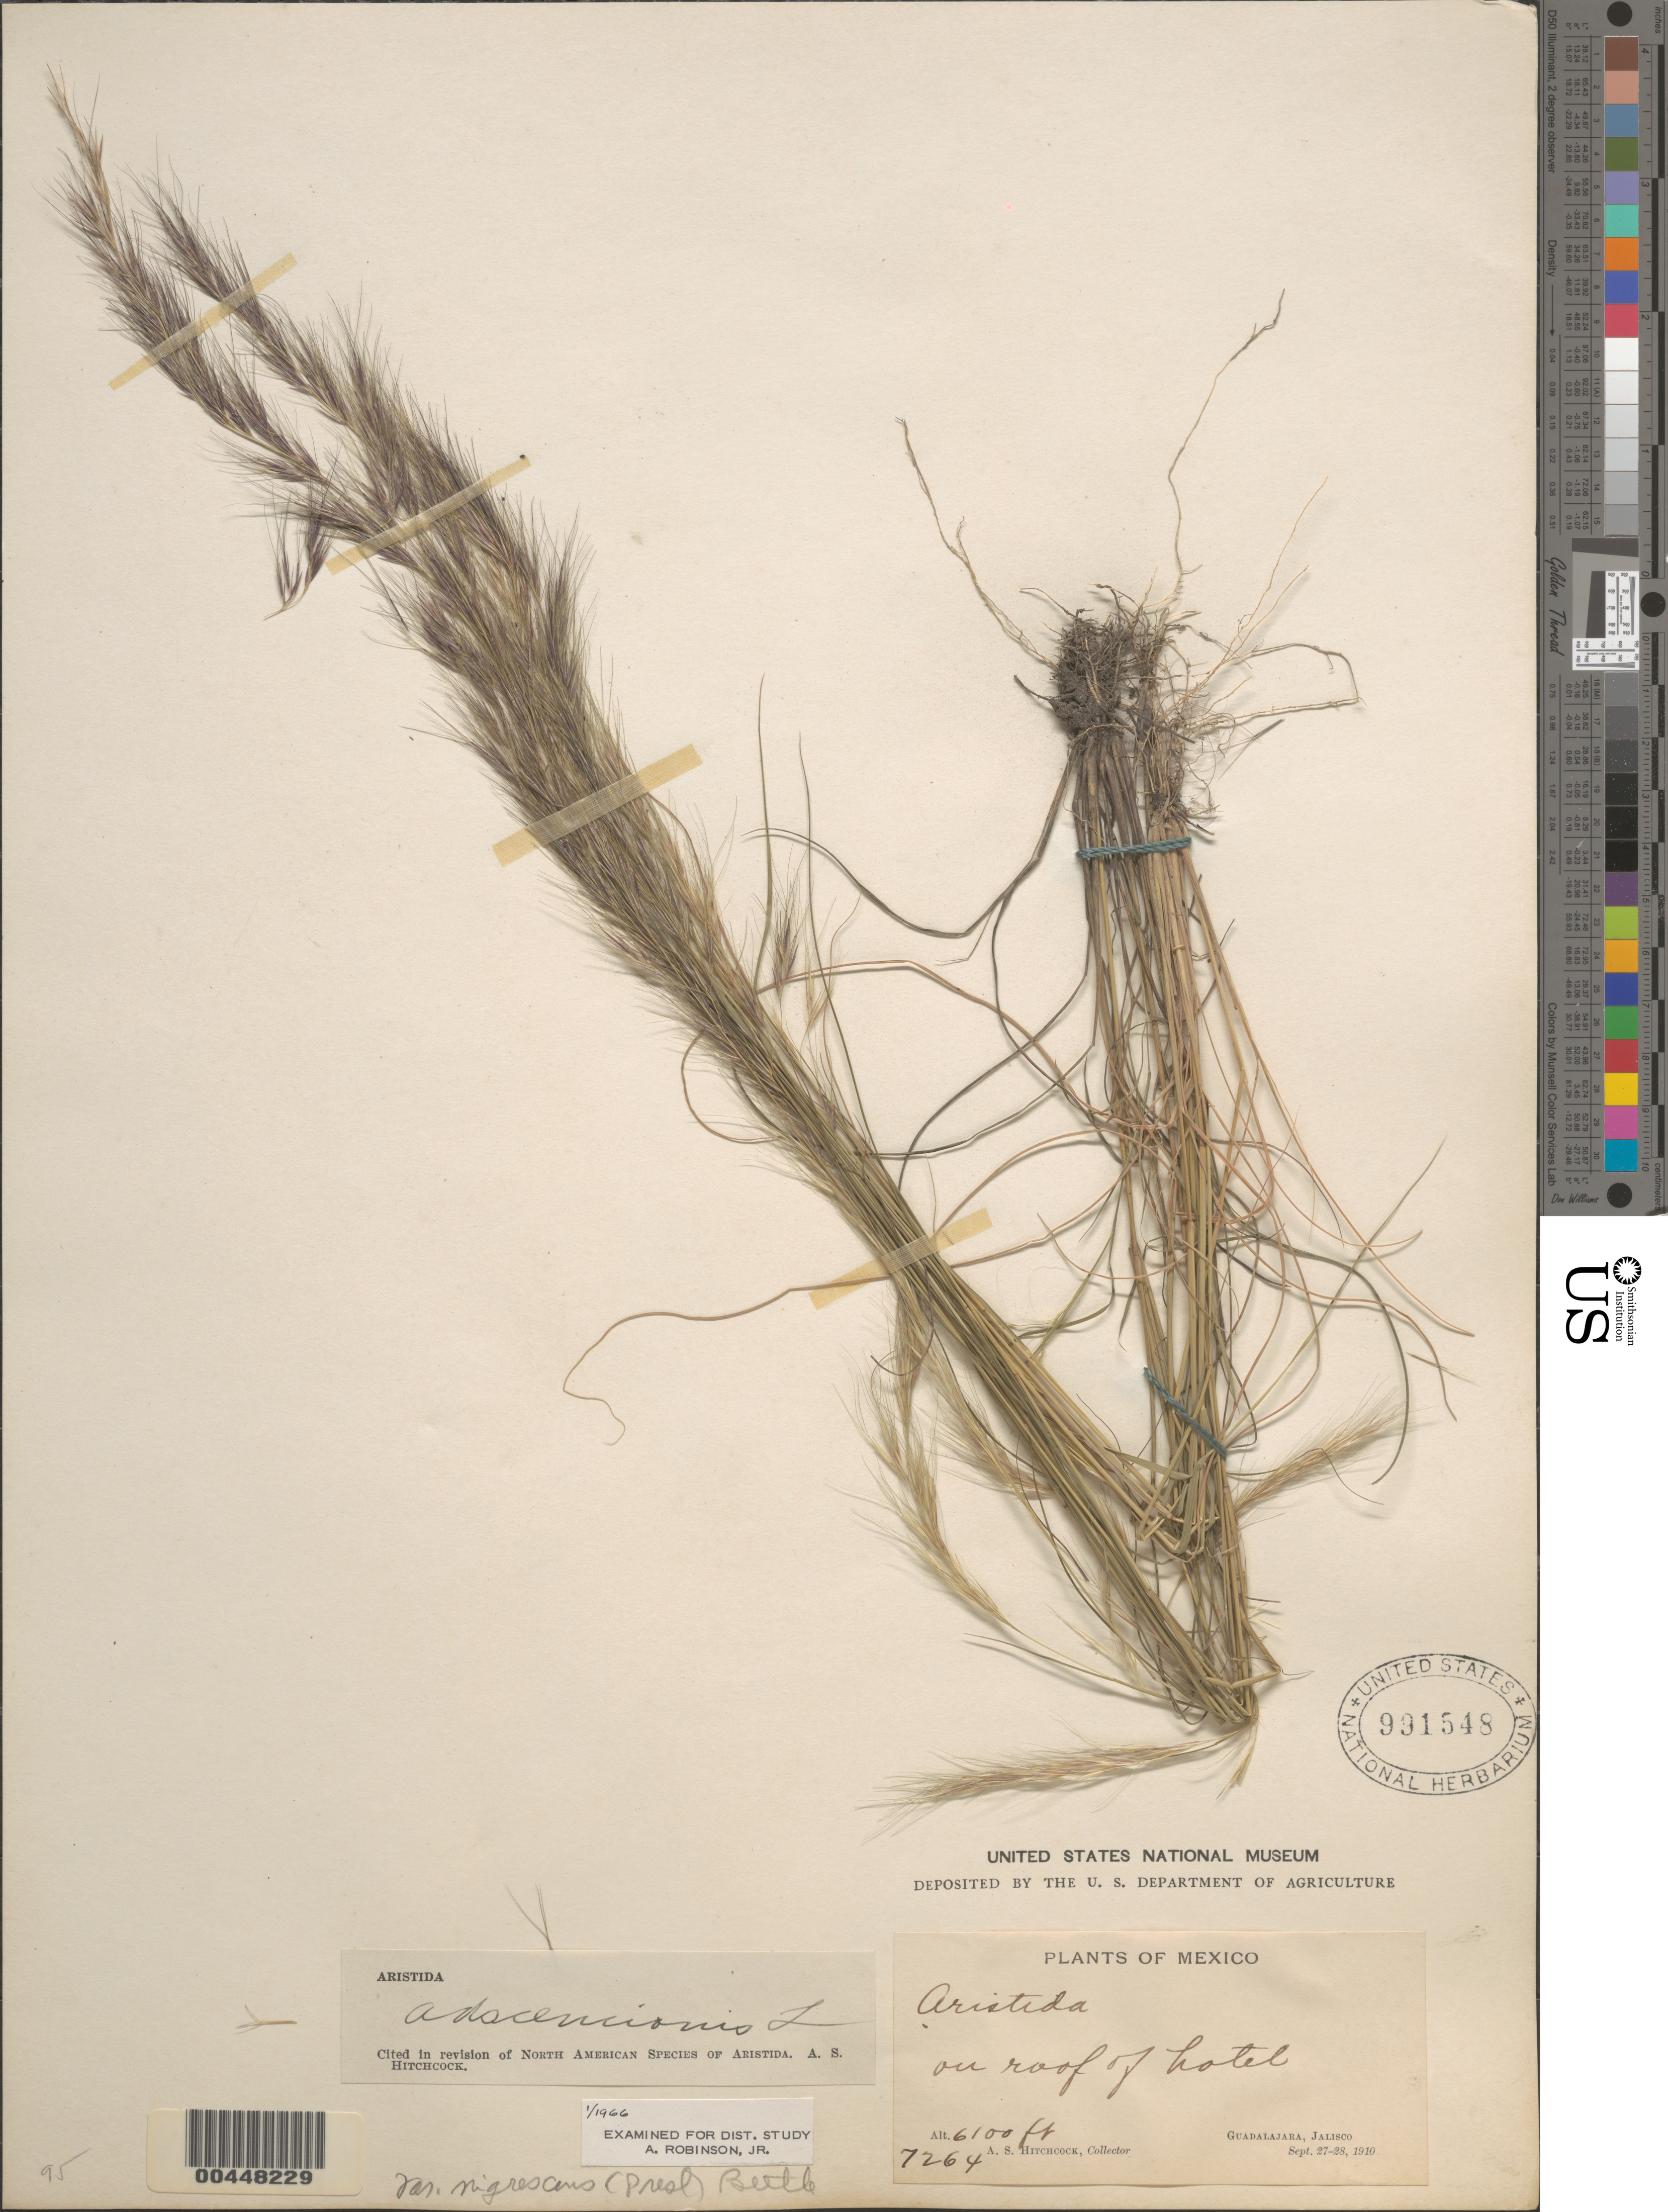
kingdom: Plantae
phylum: Tracheophyta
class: Liliopsida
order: Poales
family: Poaceae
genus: Aristida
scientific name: Aristida adscensionis var. nigrescens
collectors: A. S. Hitchcock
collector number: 7264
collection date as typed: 27 Sep 1910 to 28 Sep 1910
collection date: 1910-09-27/1910-09-28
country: Mexico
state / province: Jalisco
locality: Guadalajara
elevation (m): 1859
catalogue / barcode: US 991548